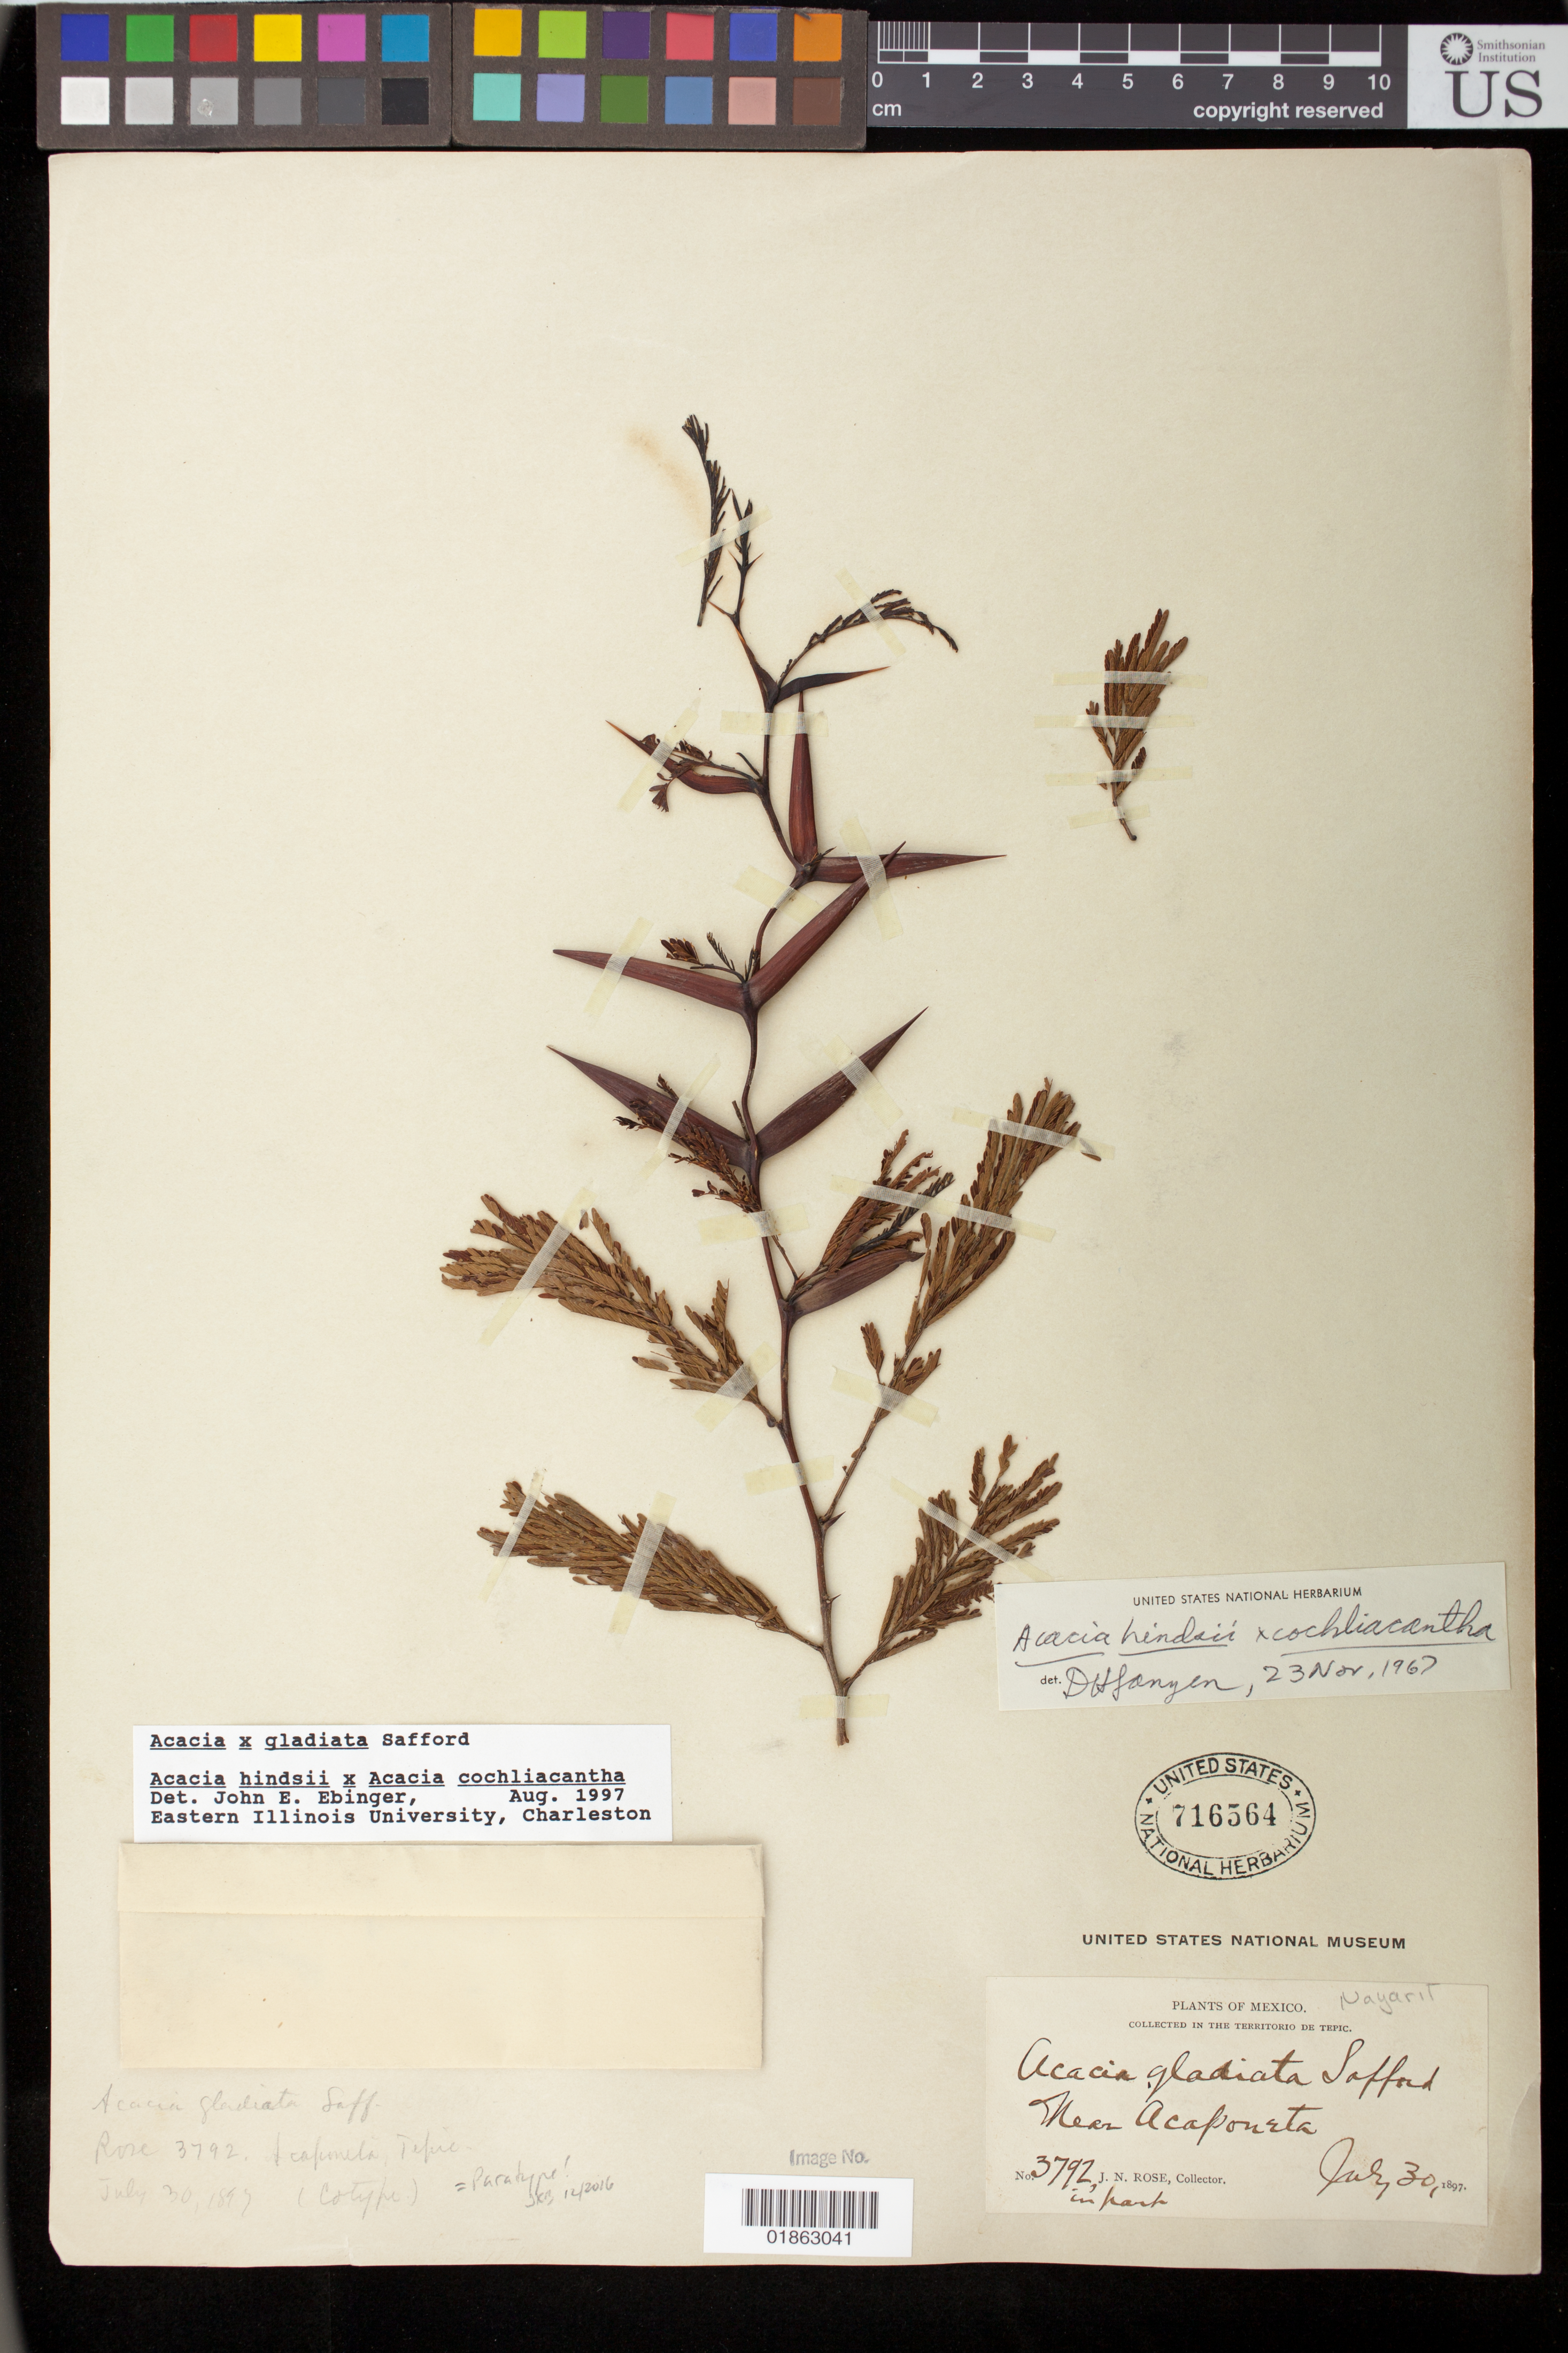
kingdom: Plantae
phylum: Tracheophyta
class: Magnoliopsida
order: Fabales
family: Fabaceae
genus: Acacia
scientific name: Acacia gladiata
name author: Saff.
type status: Paratype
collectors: J. N. Rose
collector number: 3792 in part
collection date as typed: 30 Jul 1897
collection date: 1897-07-30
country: Mexico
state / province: Nayarit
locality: Near Acaponeta, Territorio de Tepic.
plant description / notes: Rose 3792 cited as "cotype" in protologue; Gregg 1135 is cited as "type" so Rose 3792 is probably best regarded as a paratype (rather than syntype).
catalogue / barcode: US 716564